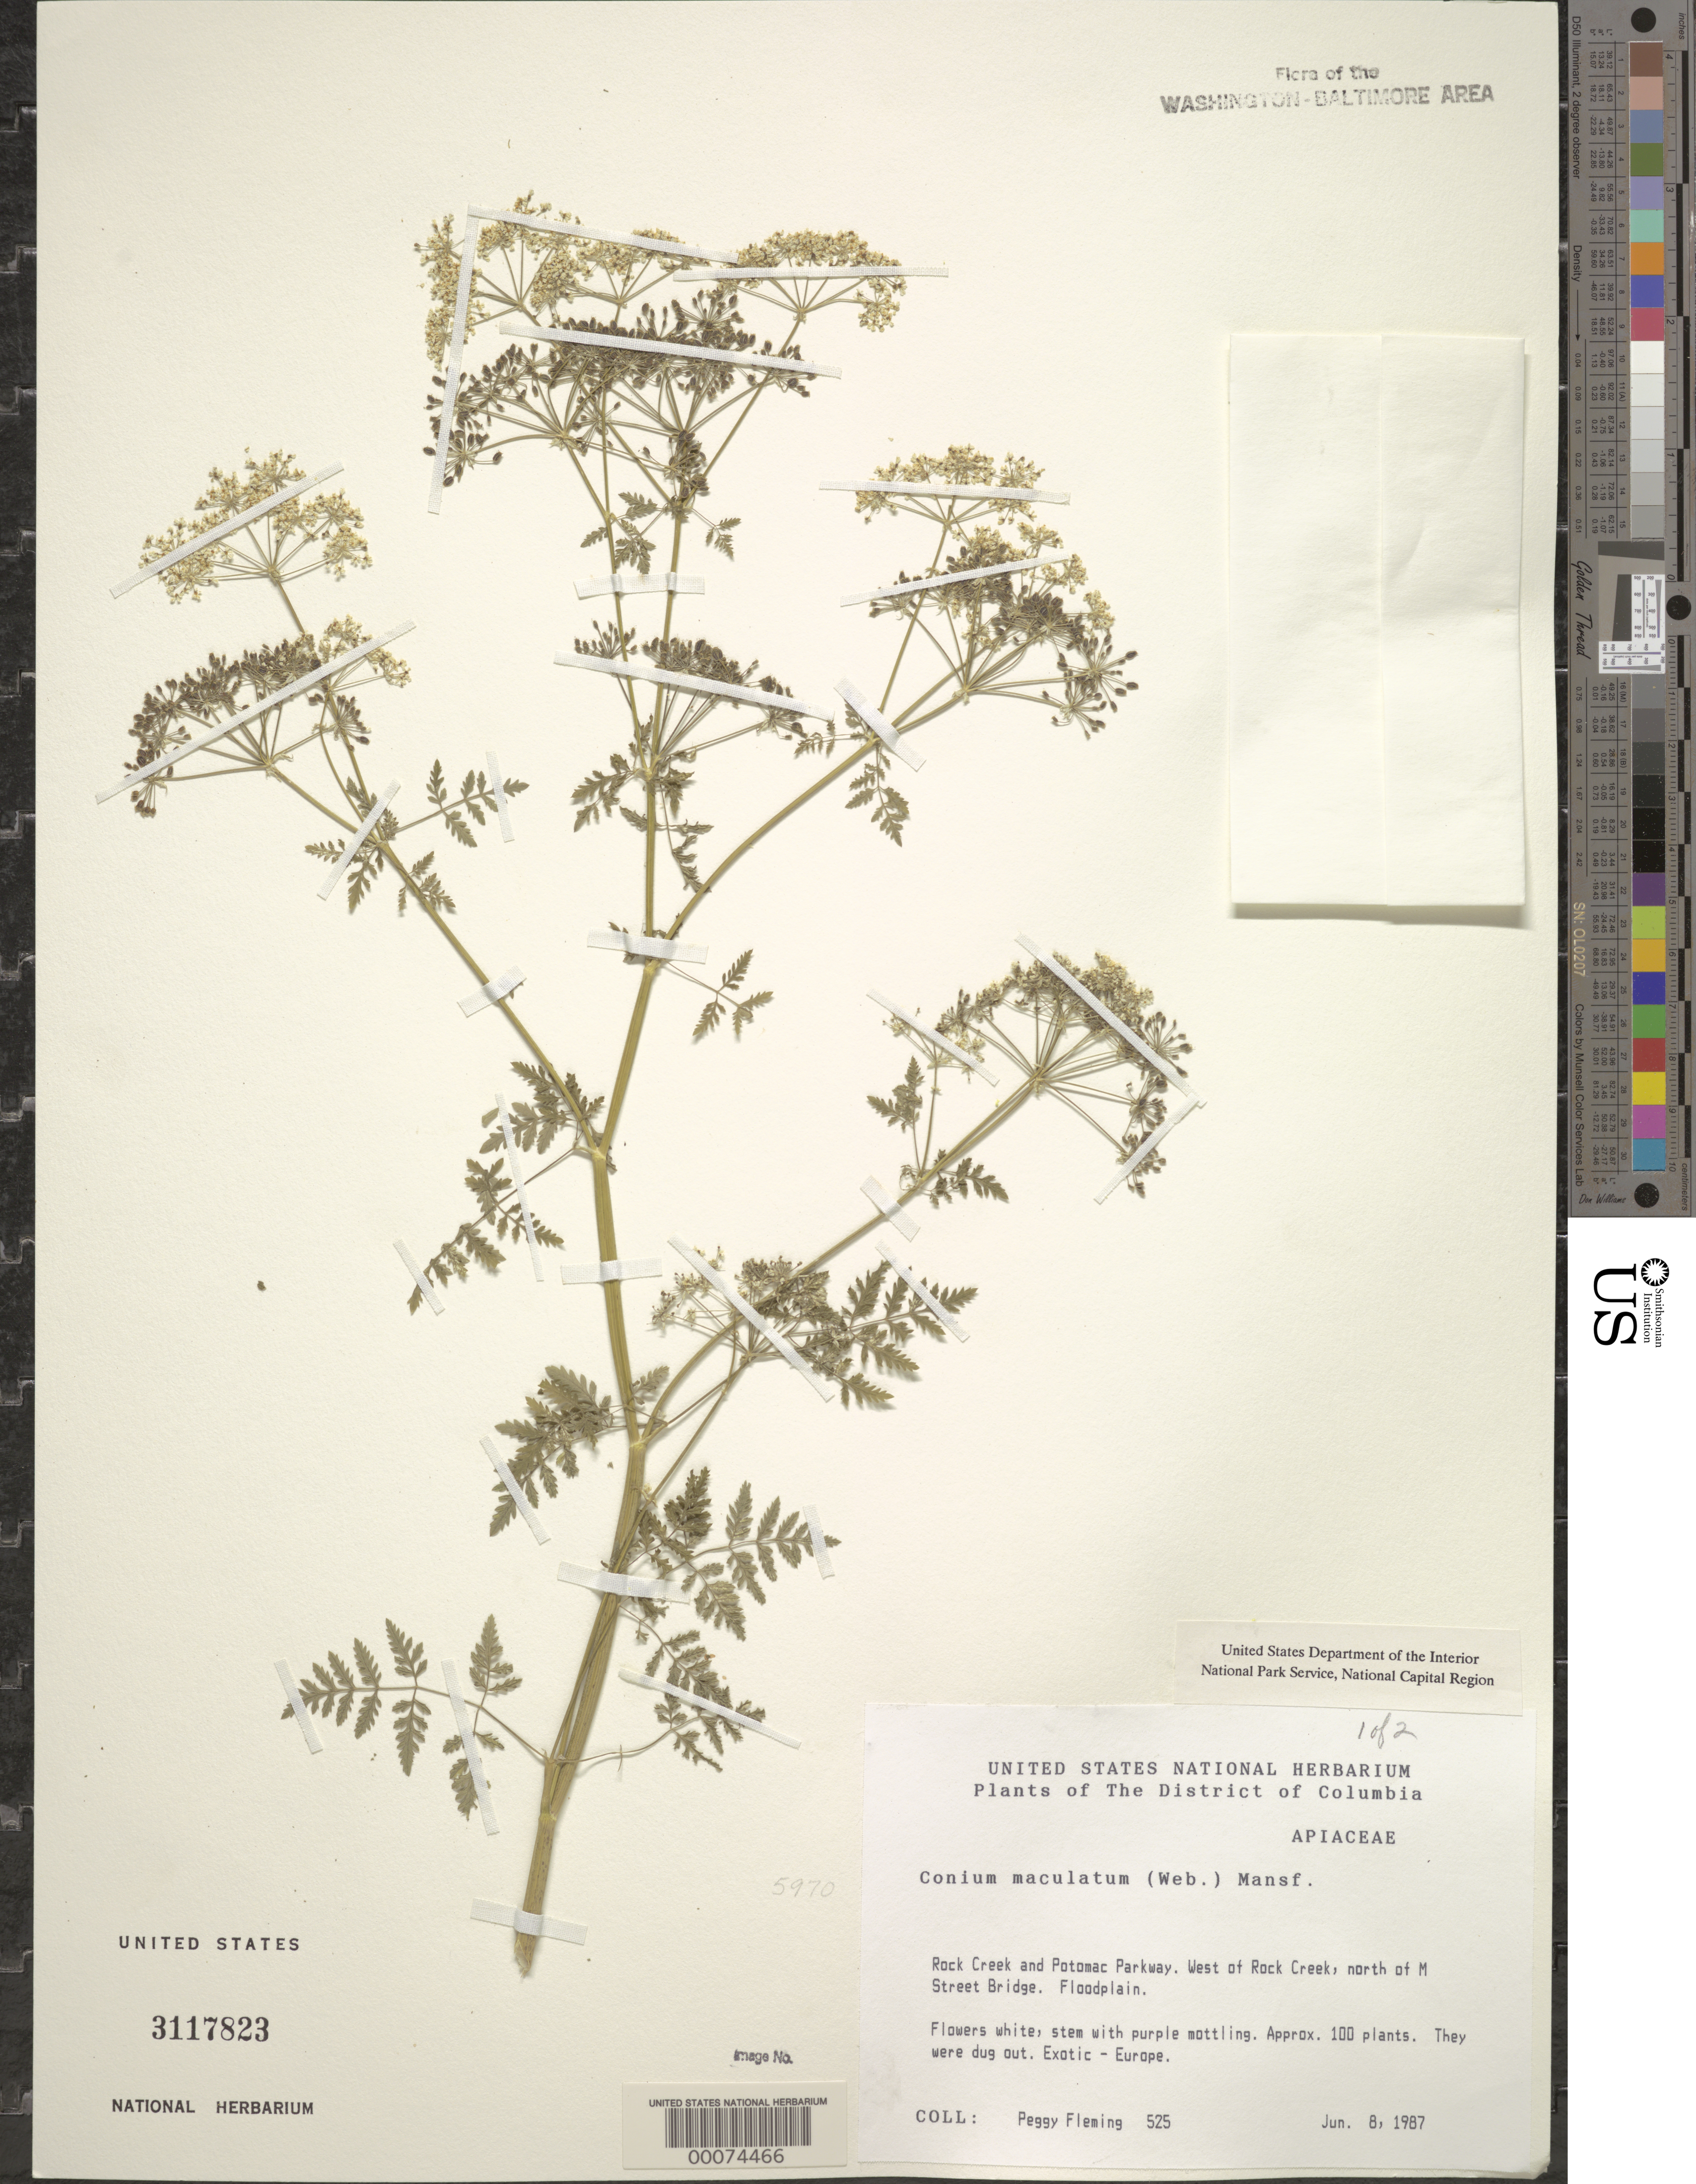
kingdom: Plantae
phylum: Tracheophyta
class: Magnoliopsida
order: Apiales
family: Apiaceae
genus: Conium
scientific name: Conium maculatum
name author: L.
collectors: P. Fleming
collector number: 525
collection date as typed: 08 Jun 1987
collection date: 1987-06-08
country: United States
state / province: District of Columbia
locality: Rock Creek and Potomac Parkway, W of Rock Creek and N of M Street Bridge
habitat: Floodplain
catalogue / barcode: US 3117823